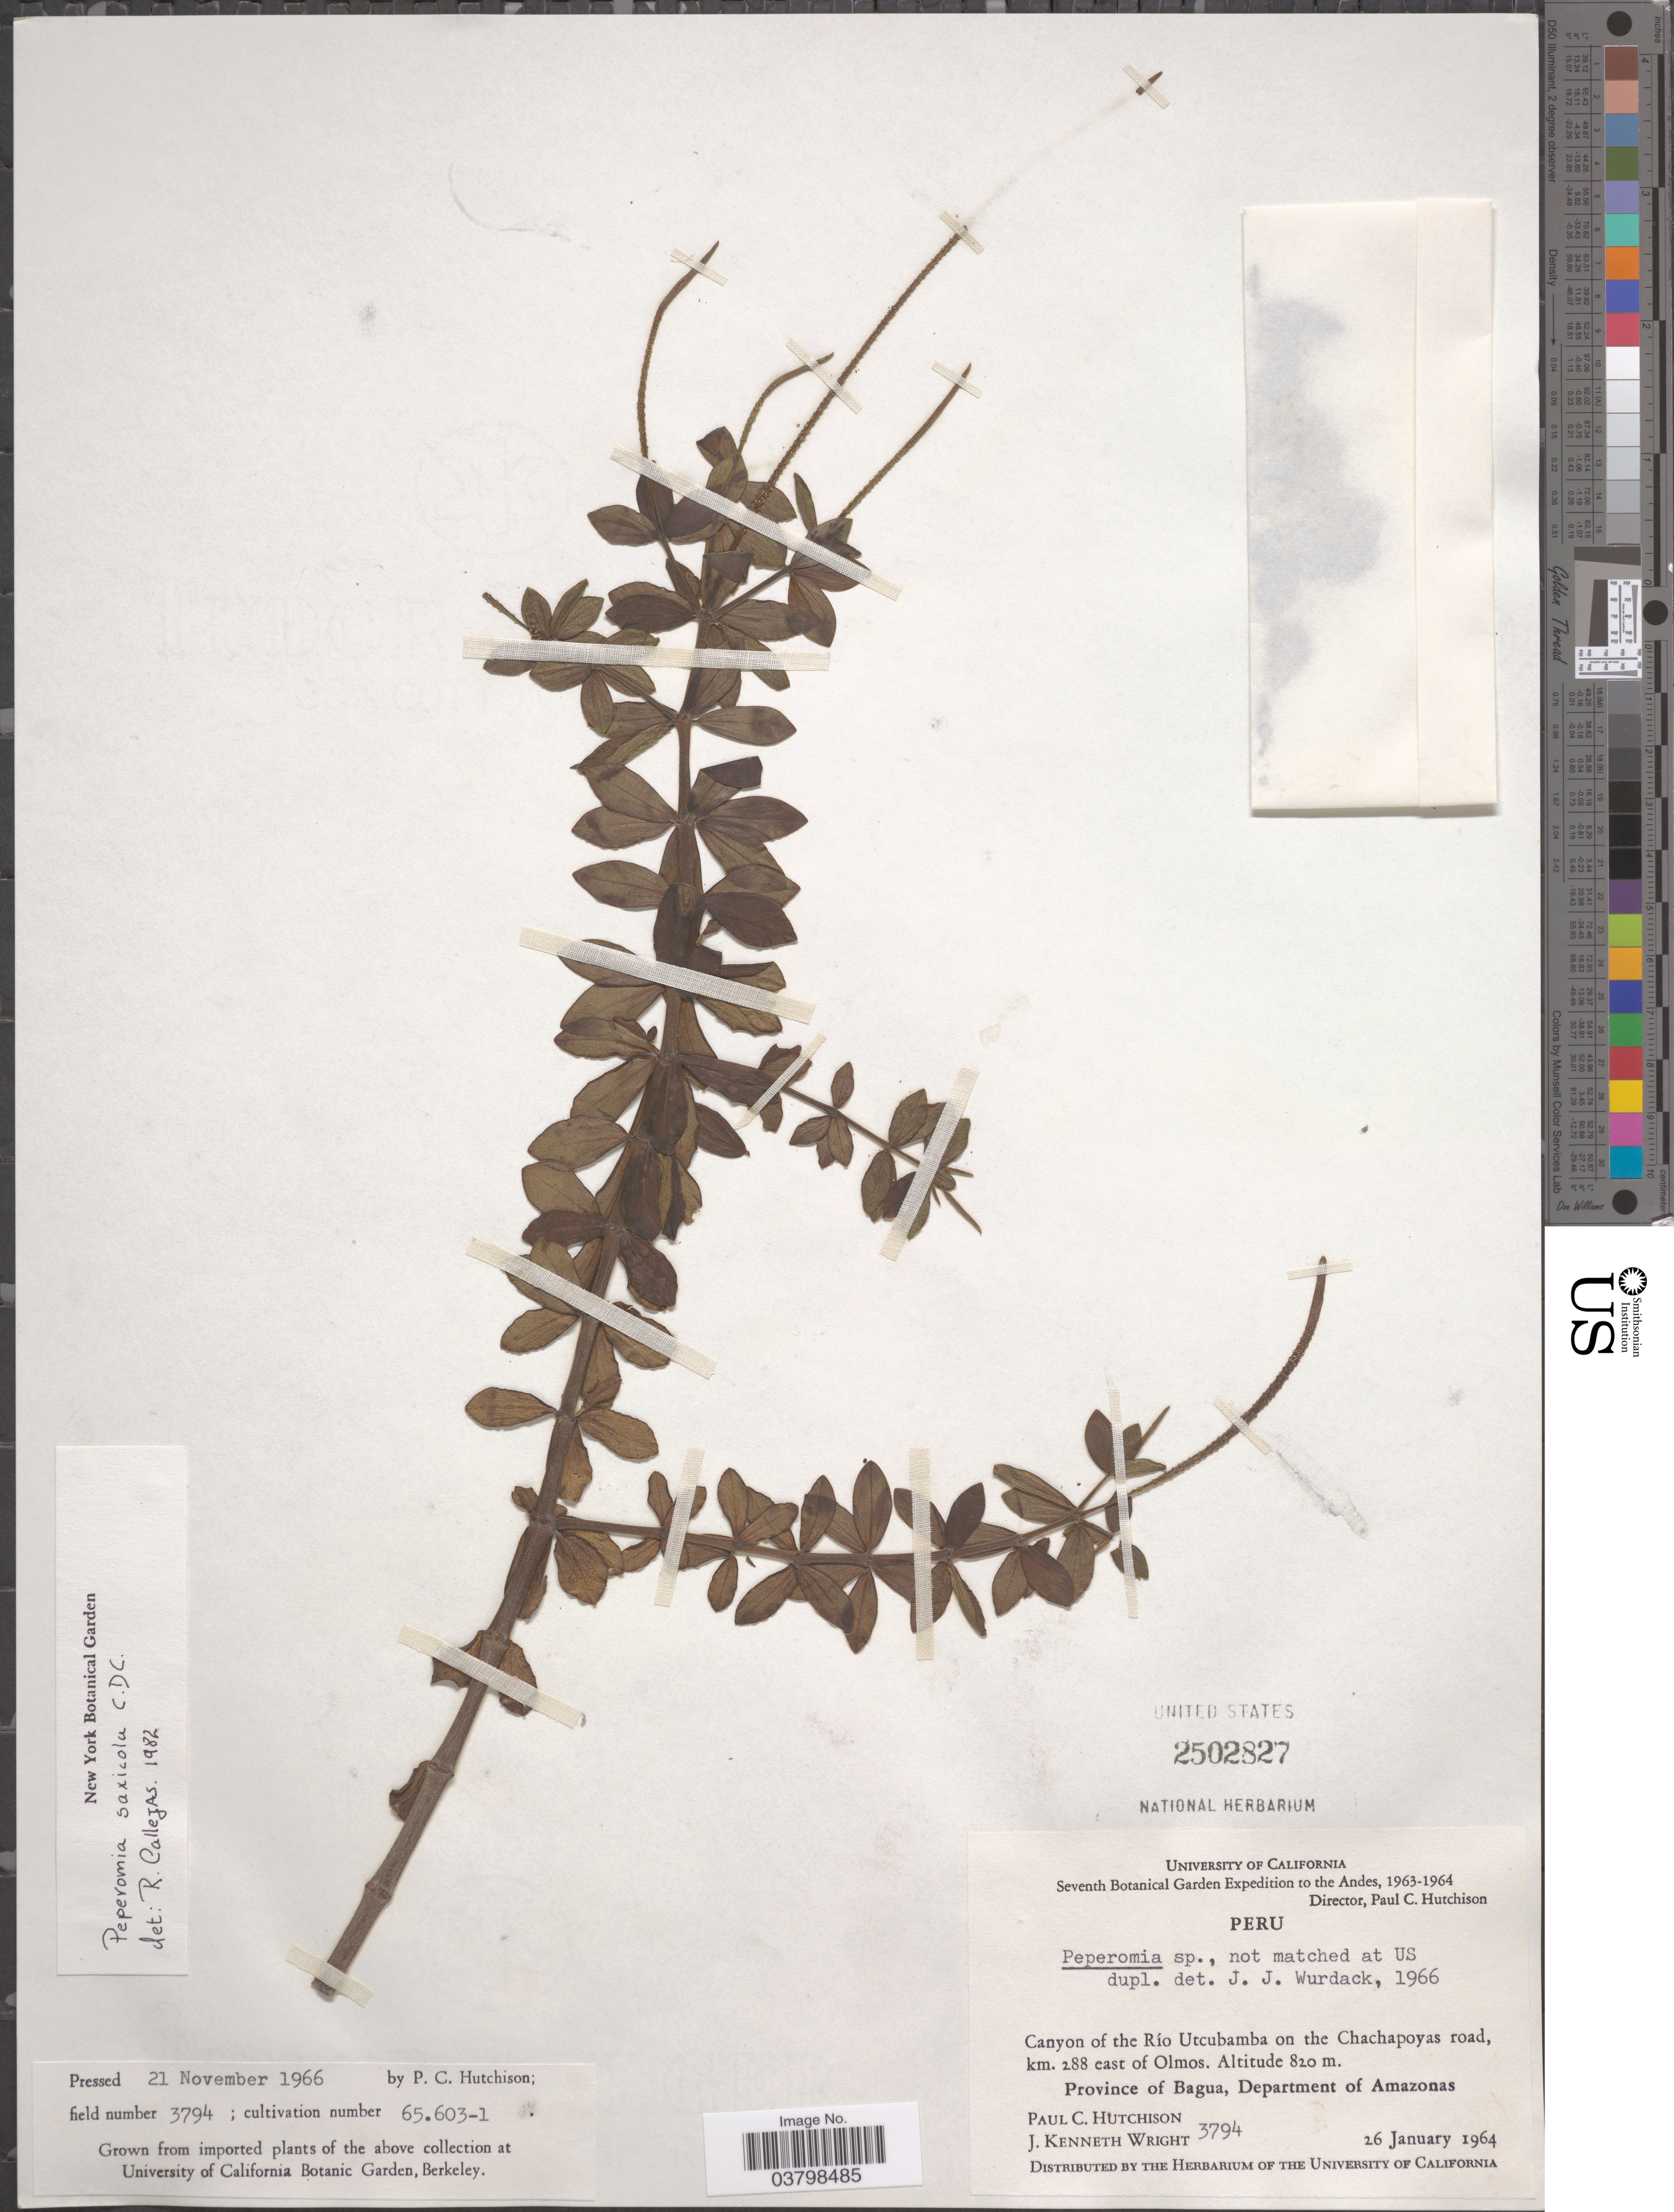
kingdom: Plantae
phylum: Tracheophyta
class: Magnoliopsida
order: Piperales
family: Piperaceae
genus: Peperomia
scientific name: Peperomia saxicola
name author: C. DC.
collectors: P. C. Hutchison & J. K. Wright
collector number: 3794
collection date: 1964-01-26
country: Peru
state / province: Amazonas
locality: The Andes. Canyon of the Río Utcubamba on the Chachapoyas road, km. 288 east of Olmos. Province of Bagua, Department of Amazonas.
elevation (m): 820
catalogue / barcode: US 2502827